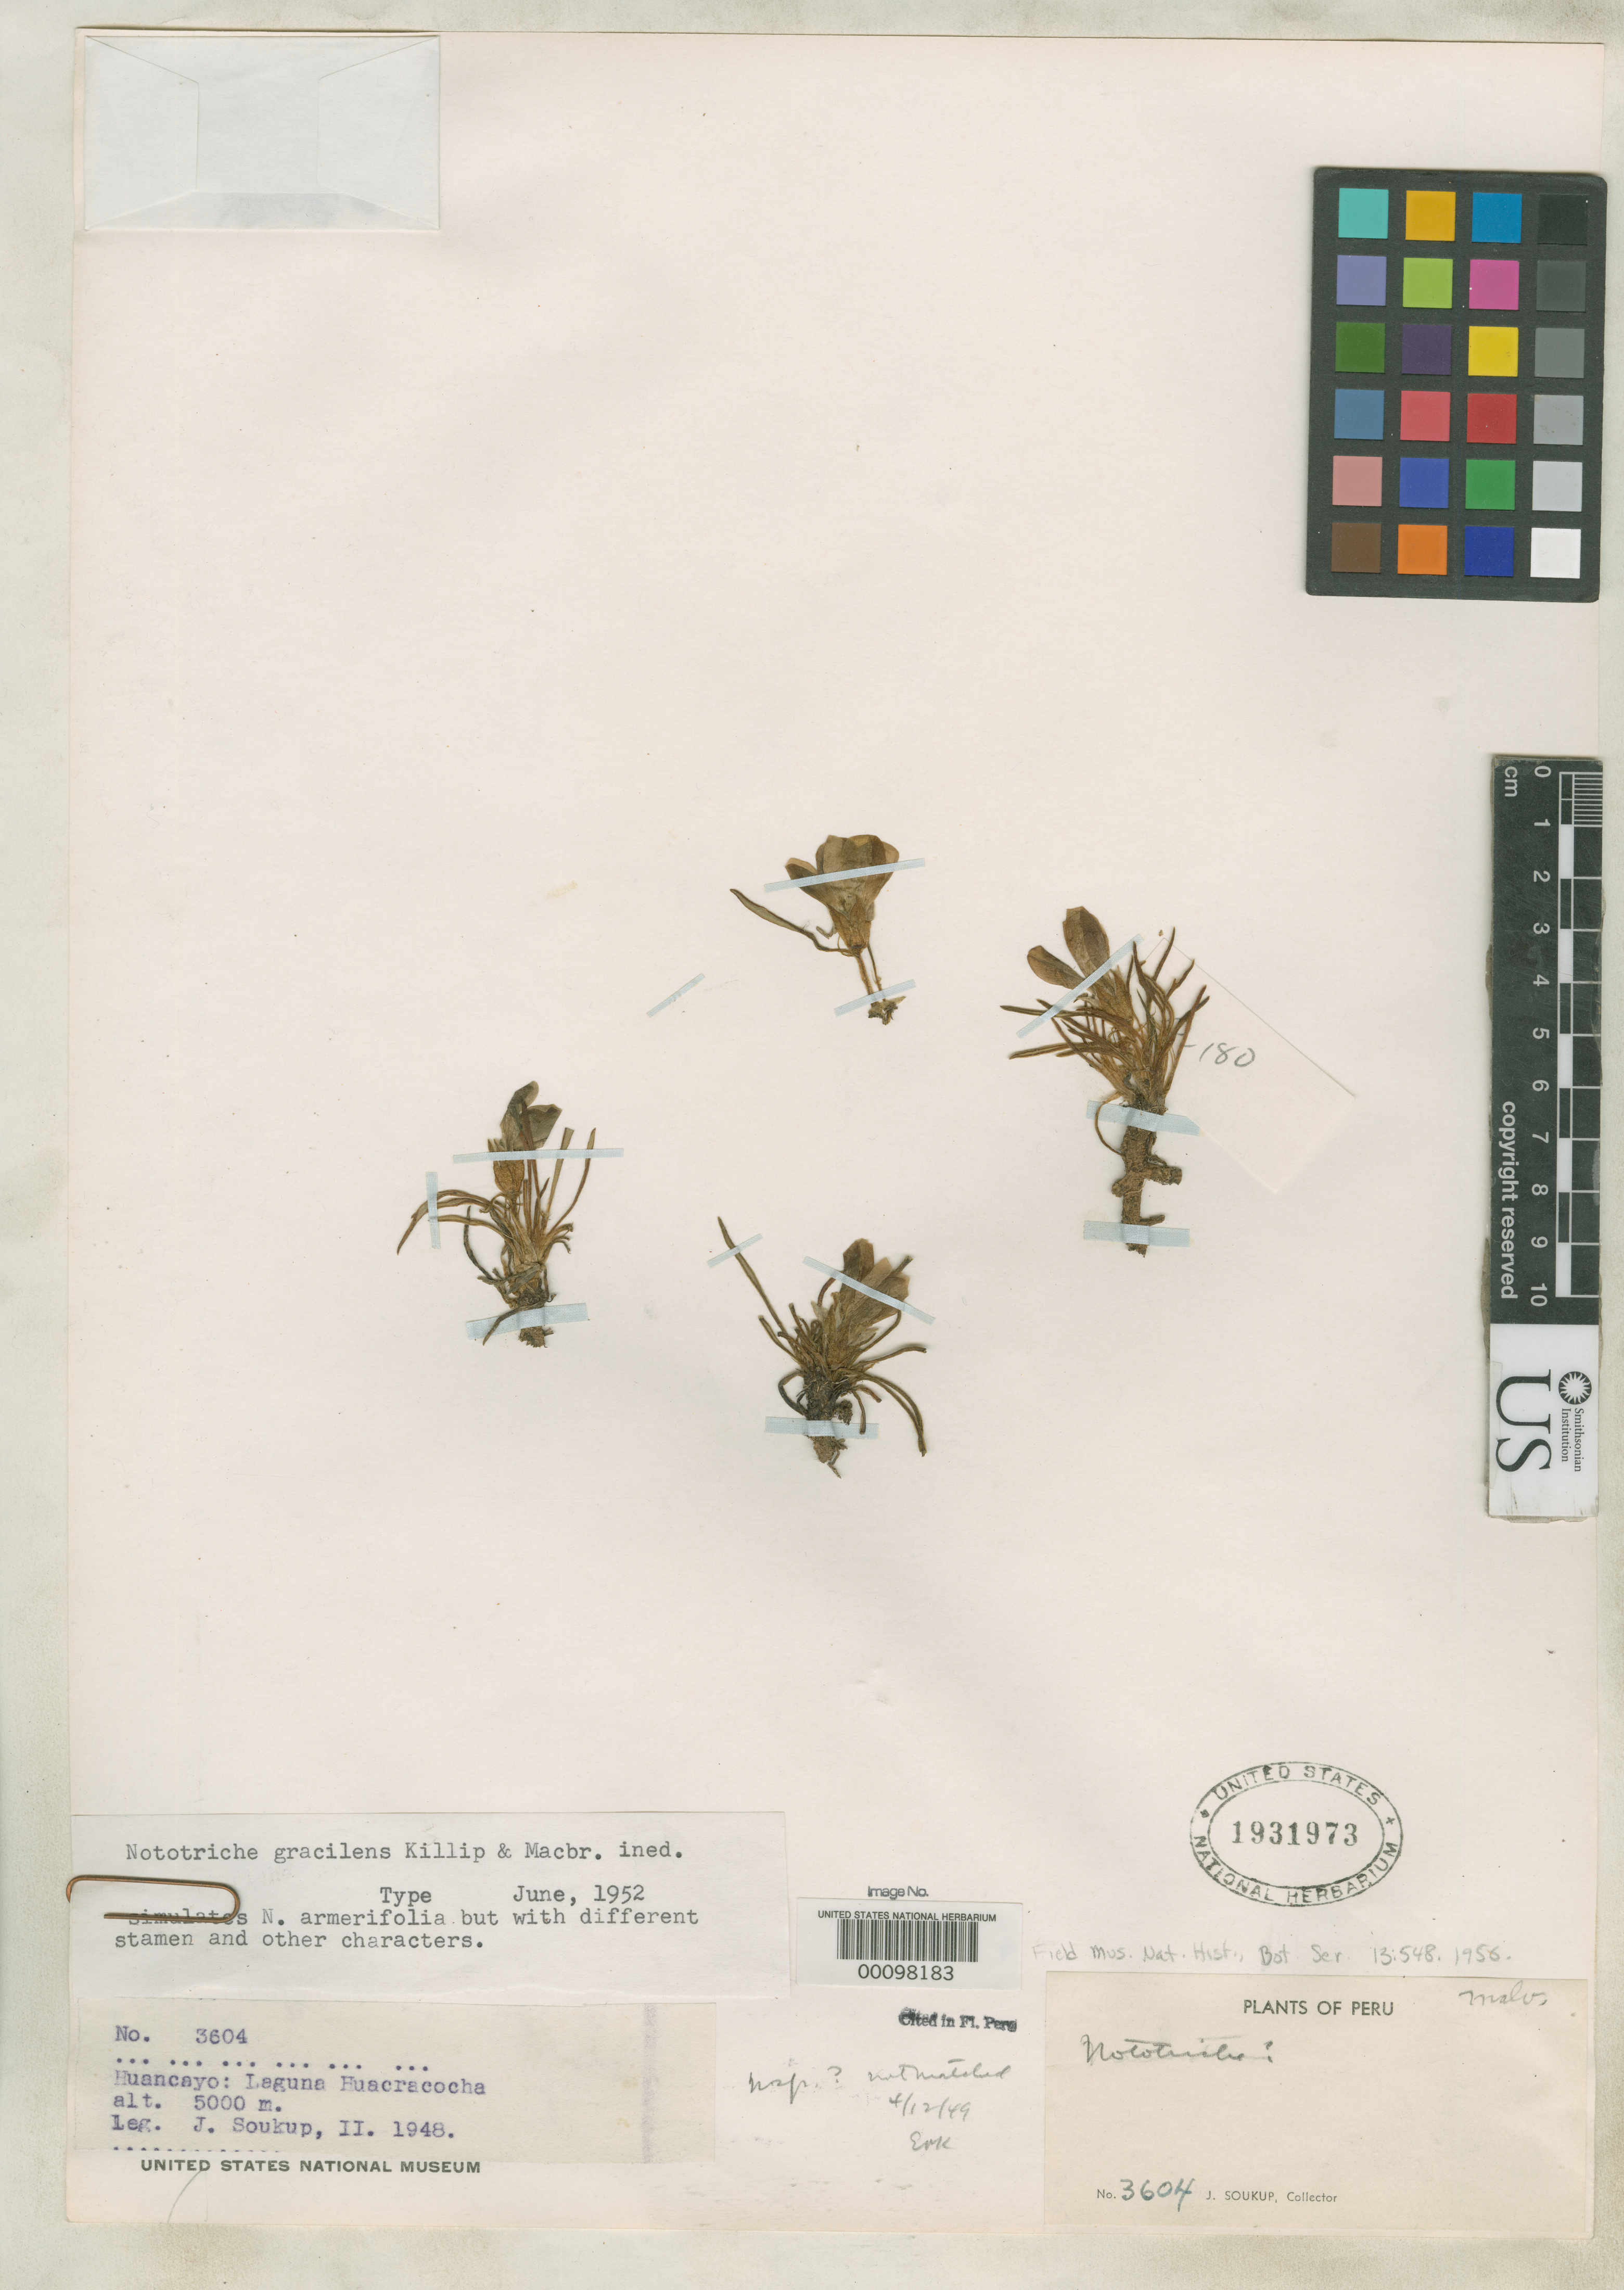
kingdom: Plantae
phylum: Tracheophyta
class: Magnoliopsida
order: Malvales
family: Malvaceae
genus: Nototriche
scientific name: Nototriche gracilens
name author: Killip & J.F. Macbr.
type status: Holotype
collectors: J. J. Soukup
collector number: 3604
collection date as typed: Feb 1948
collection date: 1948-02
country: Peru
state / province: Junín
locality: Huancayo, Lagung Huacrococha.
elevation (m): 5000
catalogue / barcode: US 1931973